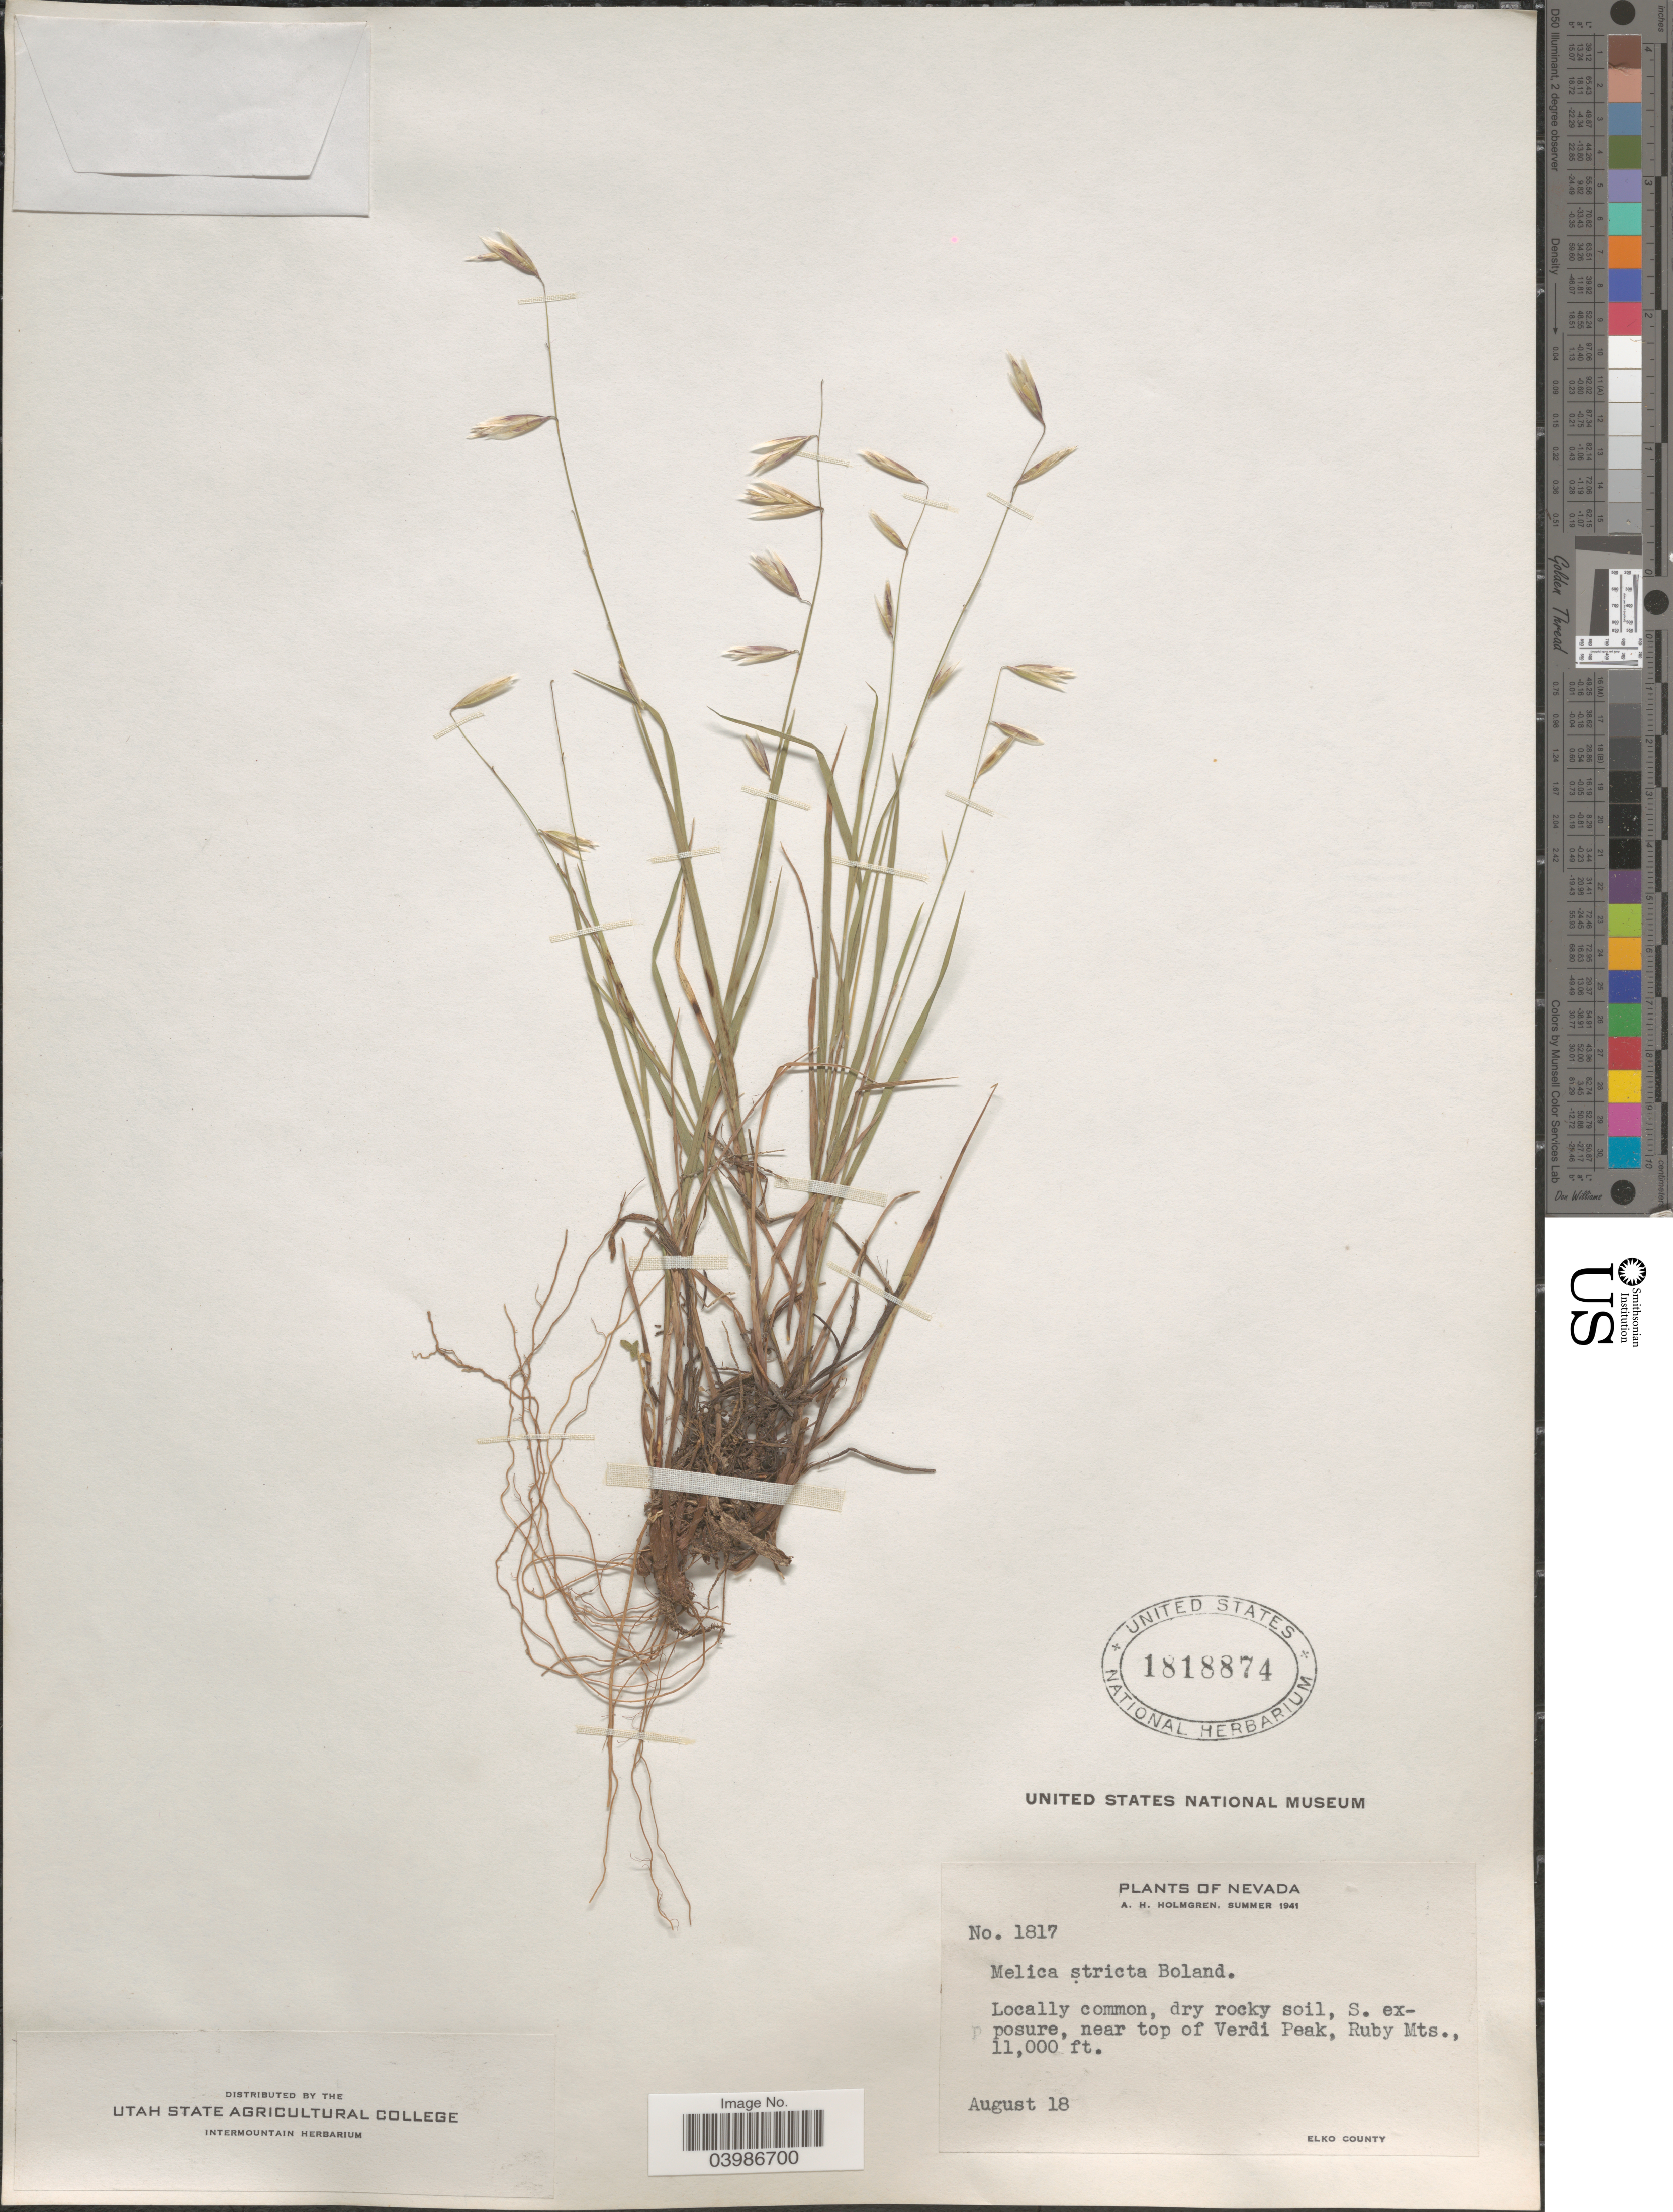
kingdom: Plantae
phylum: Tracheophyta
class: Liliopsida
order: Poales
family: Poaceae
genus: Melica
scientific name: Melica stricta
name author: Bol.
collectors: A. H. Holmgren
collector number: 1817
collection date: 1941-08-18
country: United States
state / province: Nevada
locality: S. exposure, near top of Verdi Peak, Ruby Mts. Elko County.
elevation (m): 3353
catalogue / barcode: US 1818874